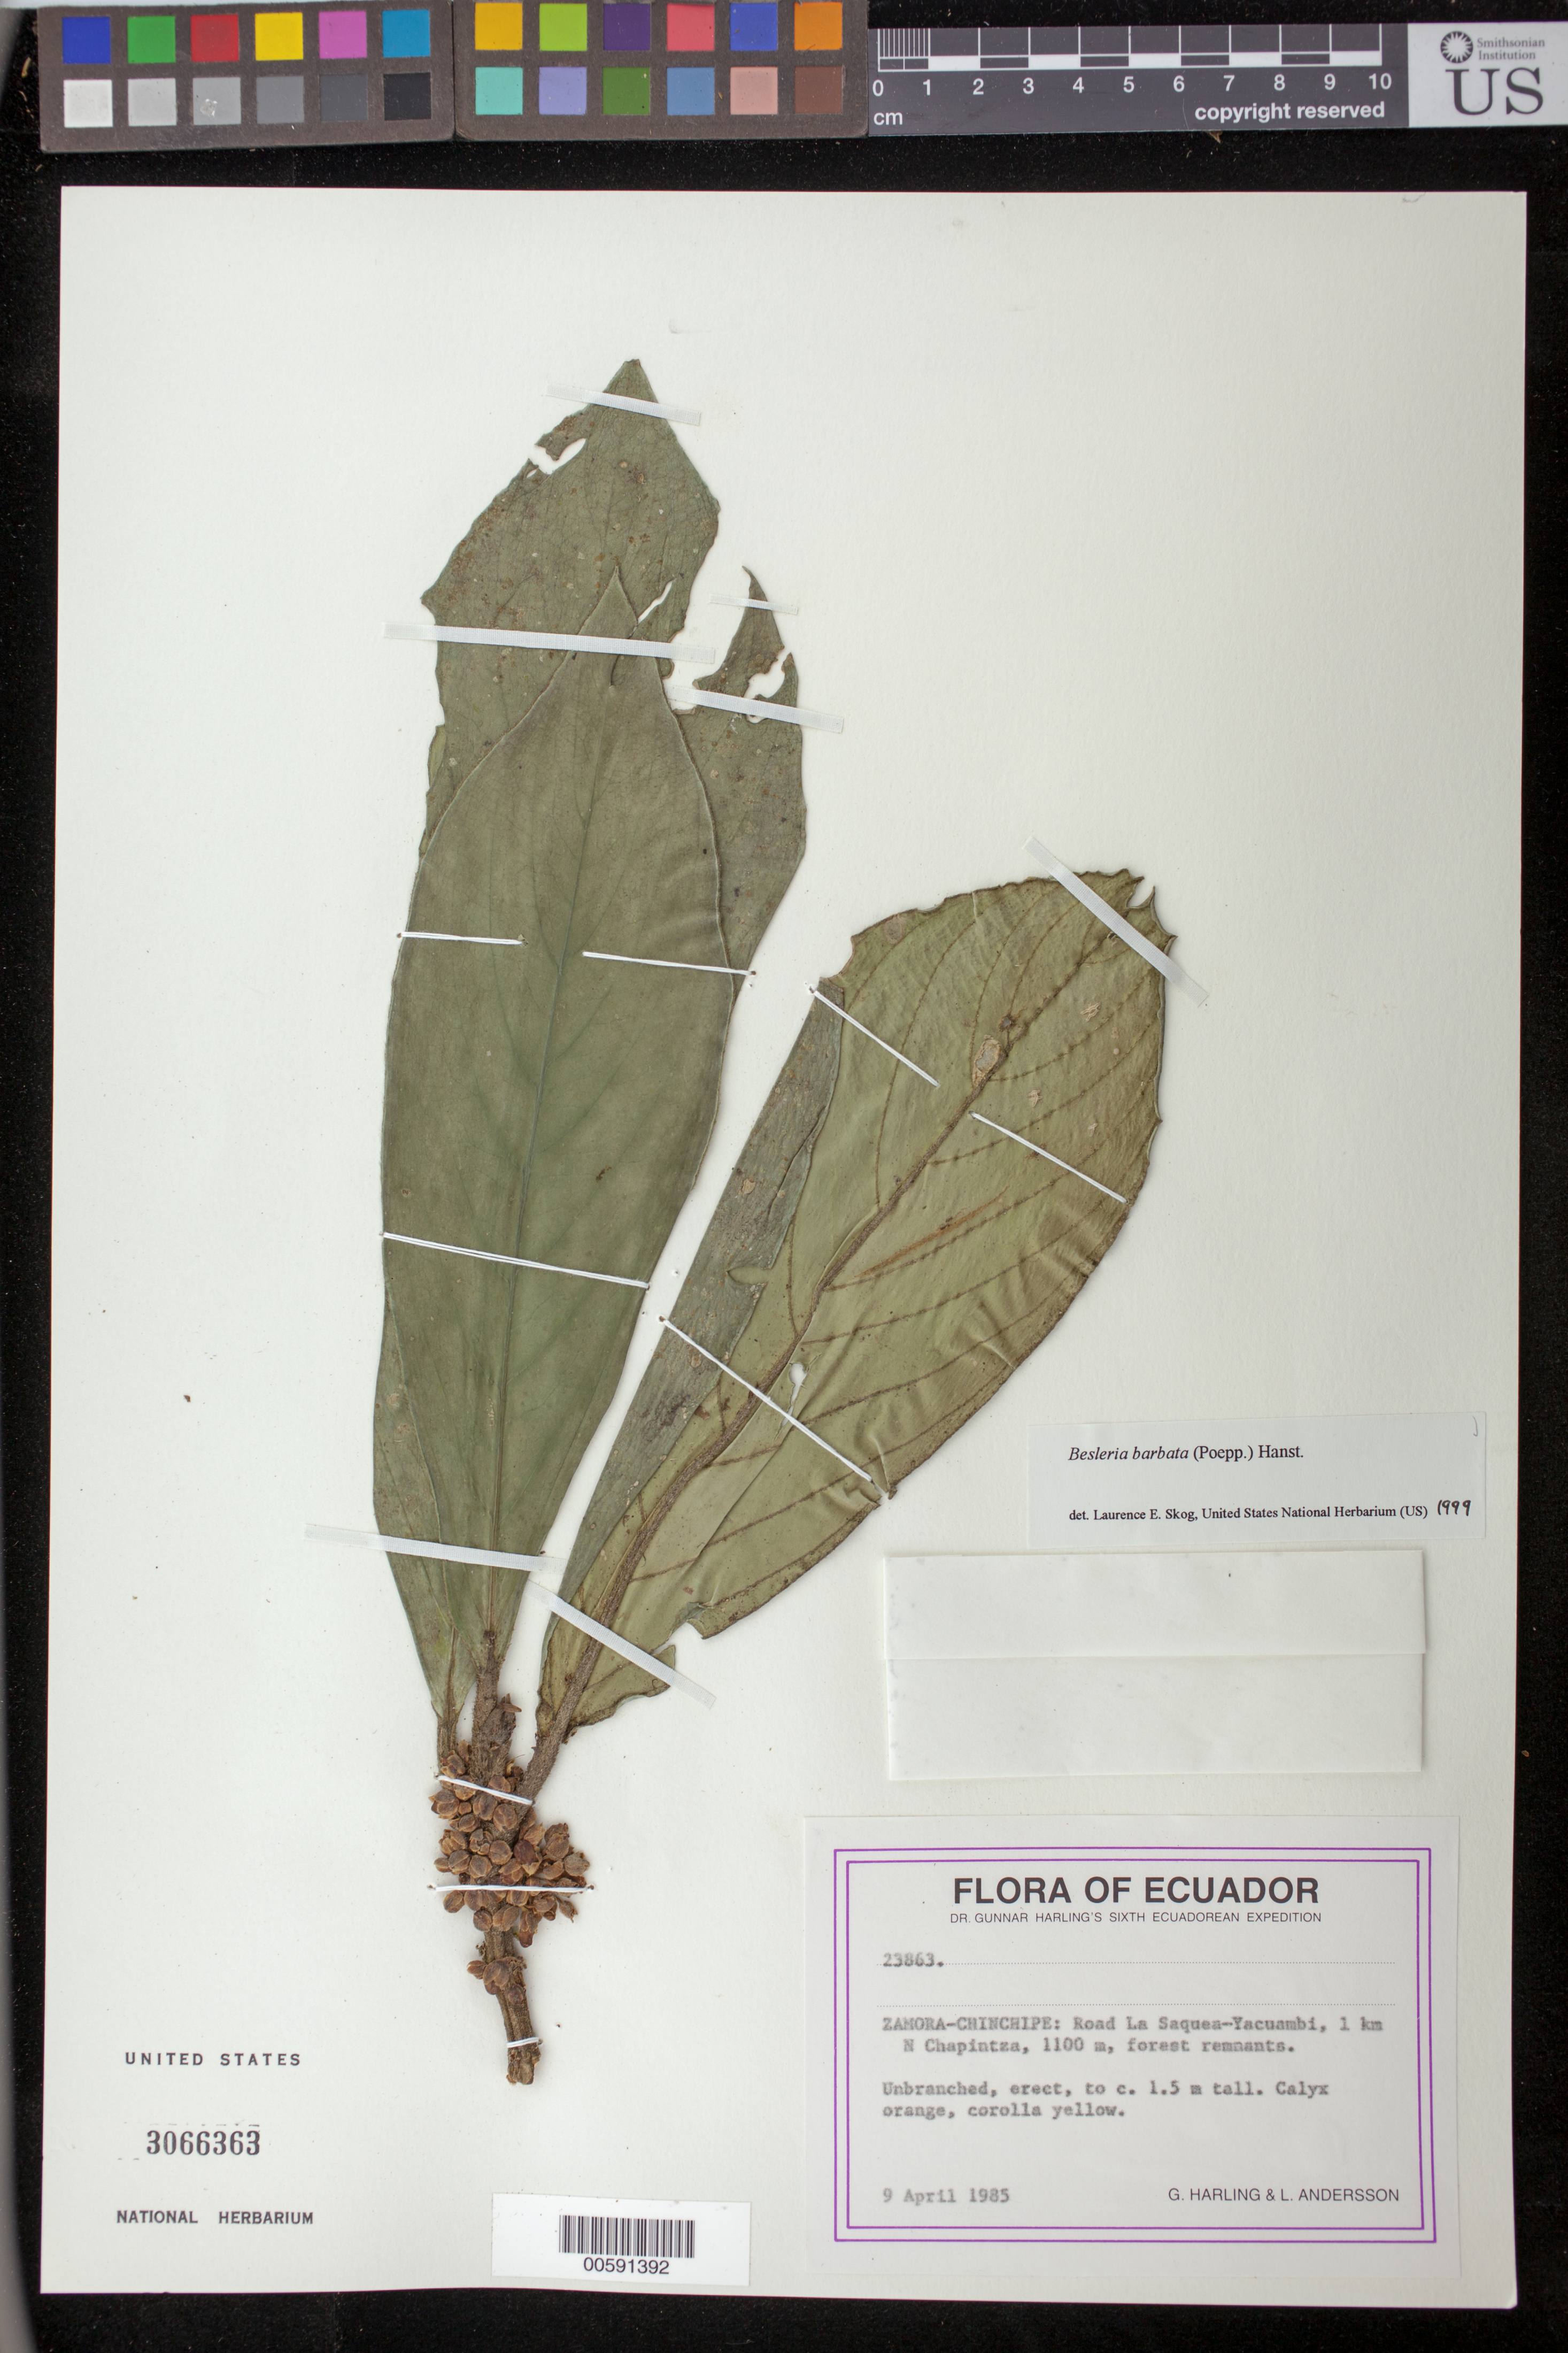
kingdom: Plantae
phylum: Tracheophyta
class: Magnoliopsida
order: Lamiales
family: Gesneriaceae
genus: Besleria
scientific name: Besleria barbata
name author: (Poepp.) Hanst.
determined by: Skog, Laurence E.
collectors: G. Harling & L. Andersson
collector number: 23863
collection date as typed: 09 Apr 1985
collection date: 1985-04-09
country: Ecuador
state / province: Zamora-Chinchipe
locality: Road La Saquea - Yacuambi, 1 km N Chapintza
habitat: Forest remnants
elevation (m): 1100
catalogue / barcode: US 3066363